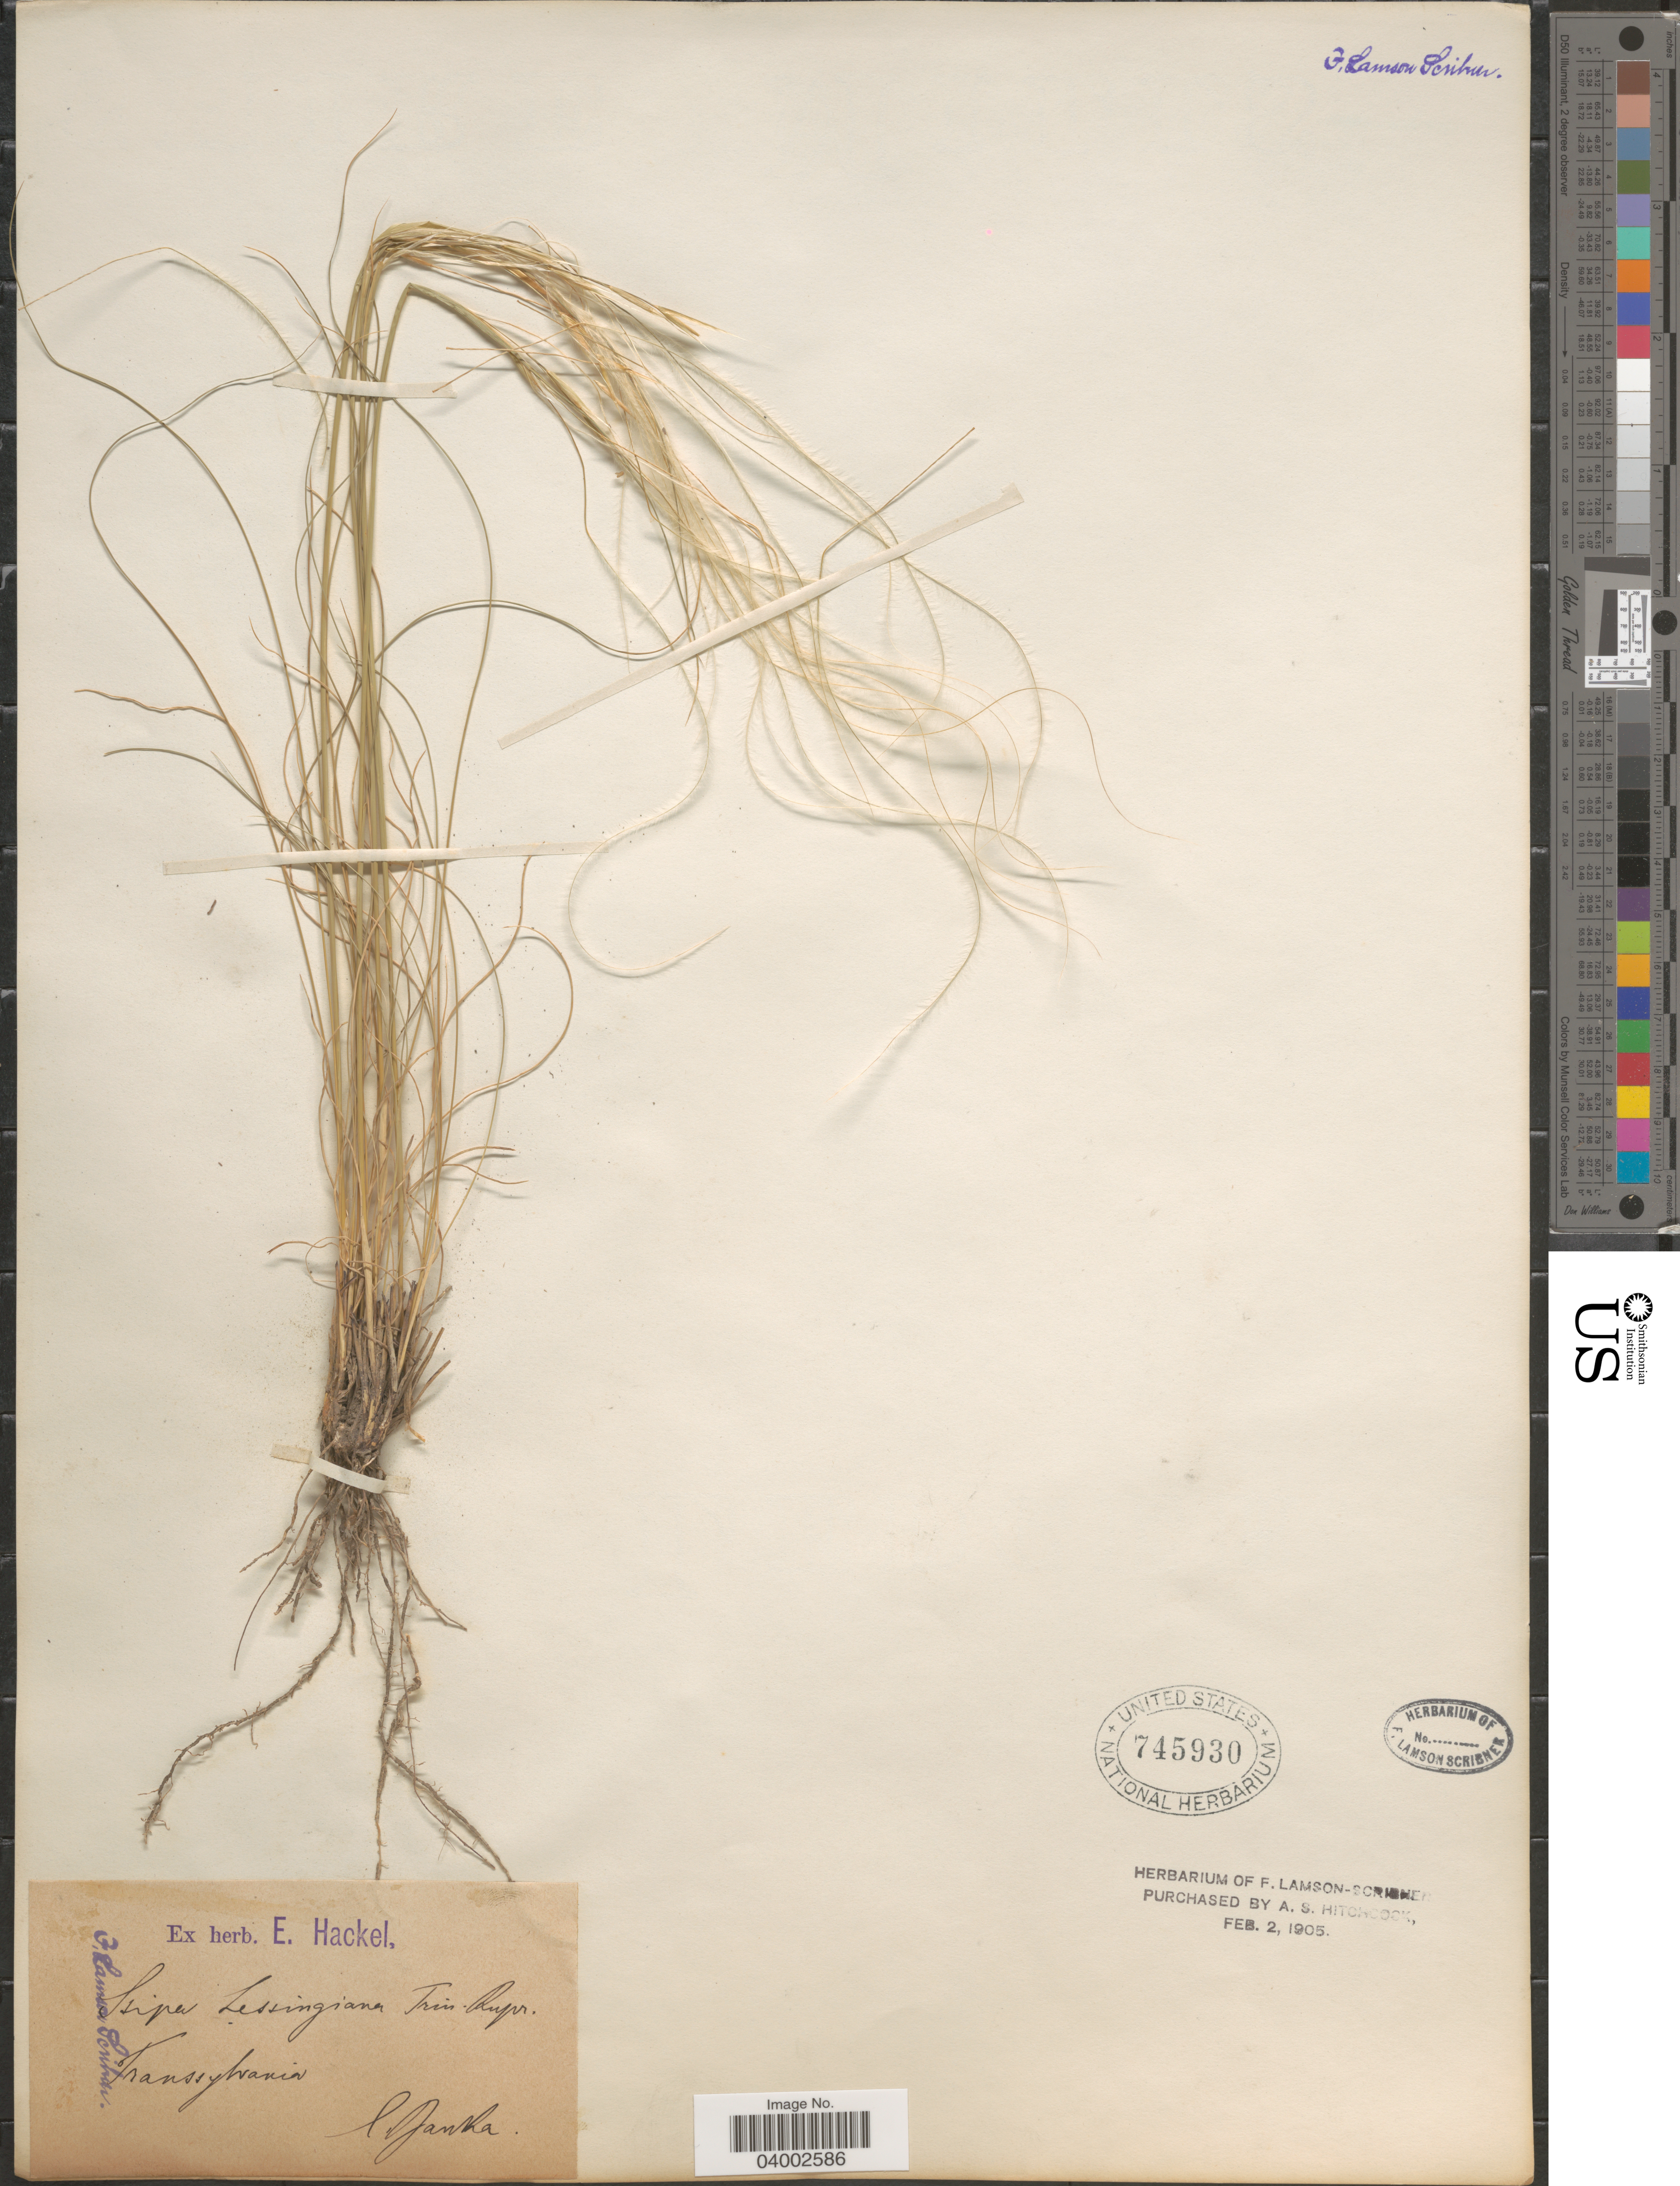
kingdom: Plantae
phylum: Tracheophyta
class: Liliopsida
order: Poales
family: Poaceae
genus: Stipa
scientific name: Stipa lessingiana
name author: Trin. & Rupr.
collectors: V. Janka von Bulcs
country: Romania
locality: Transsylvania.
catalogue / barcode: US 745930